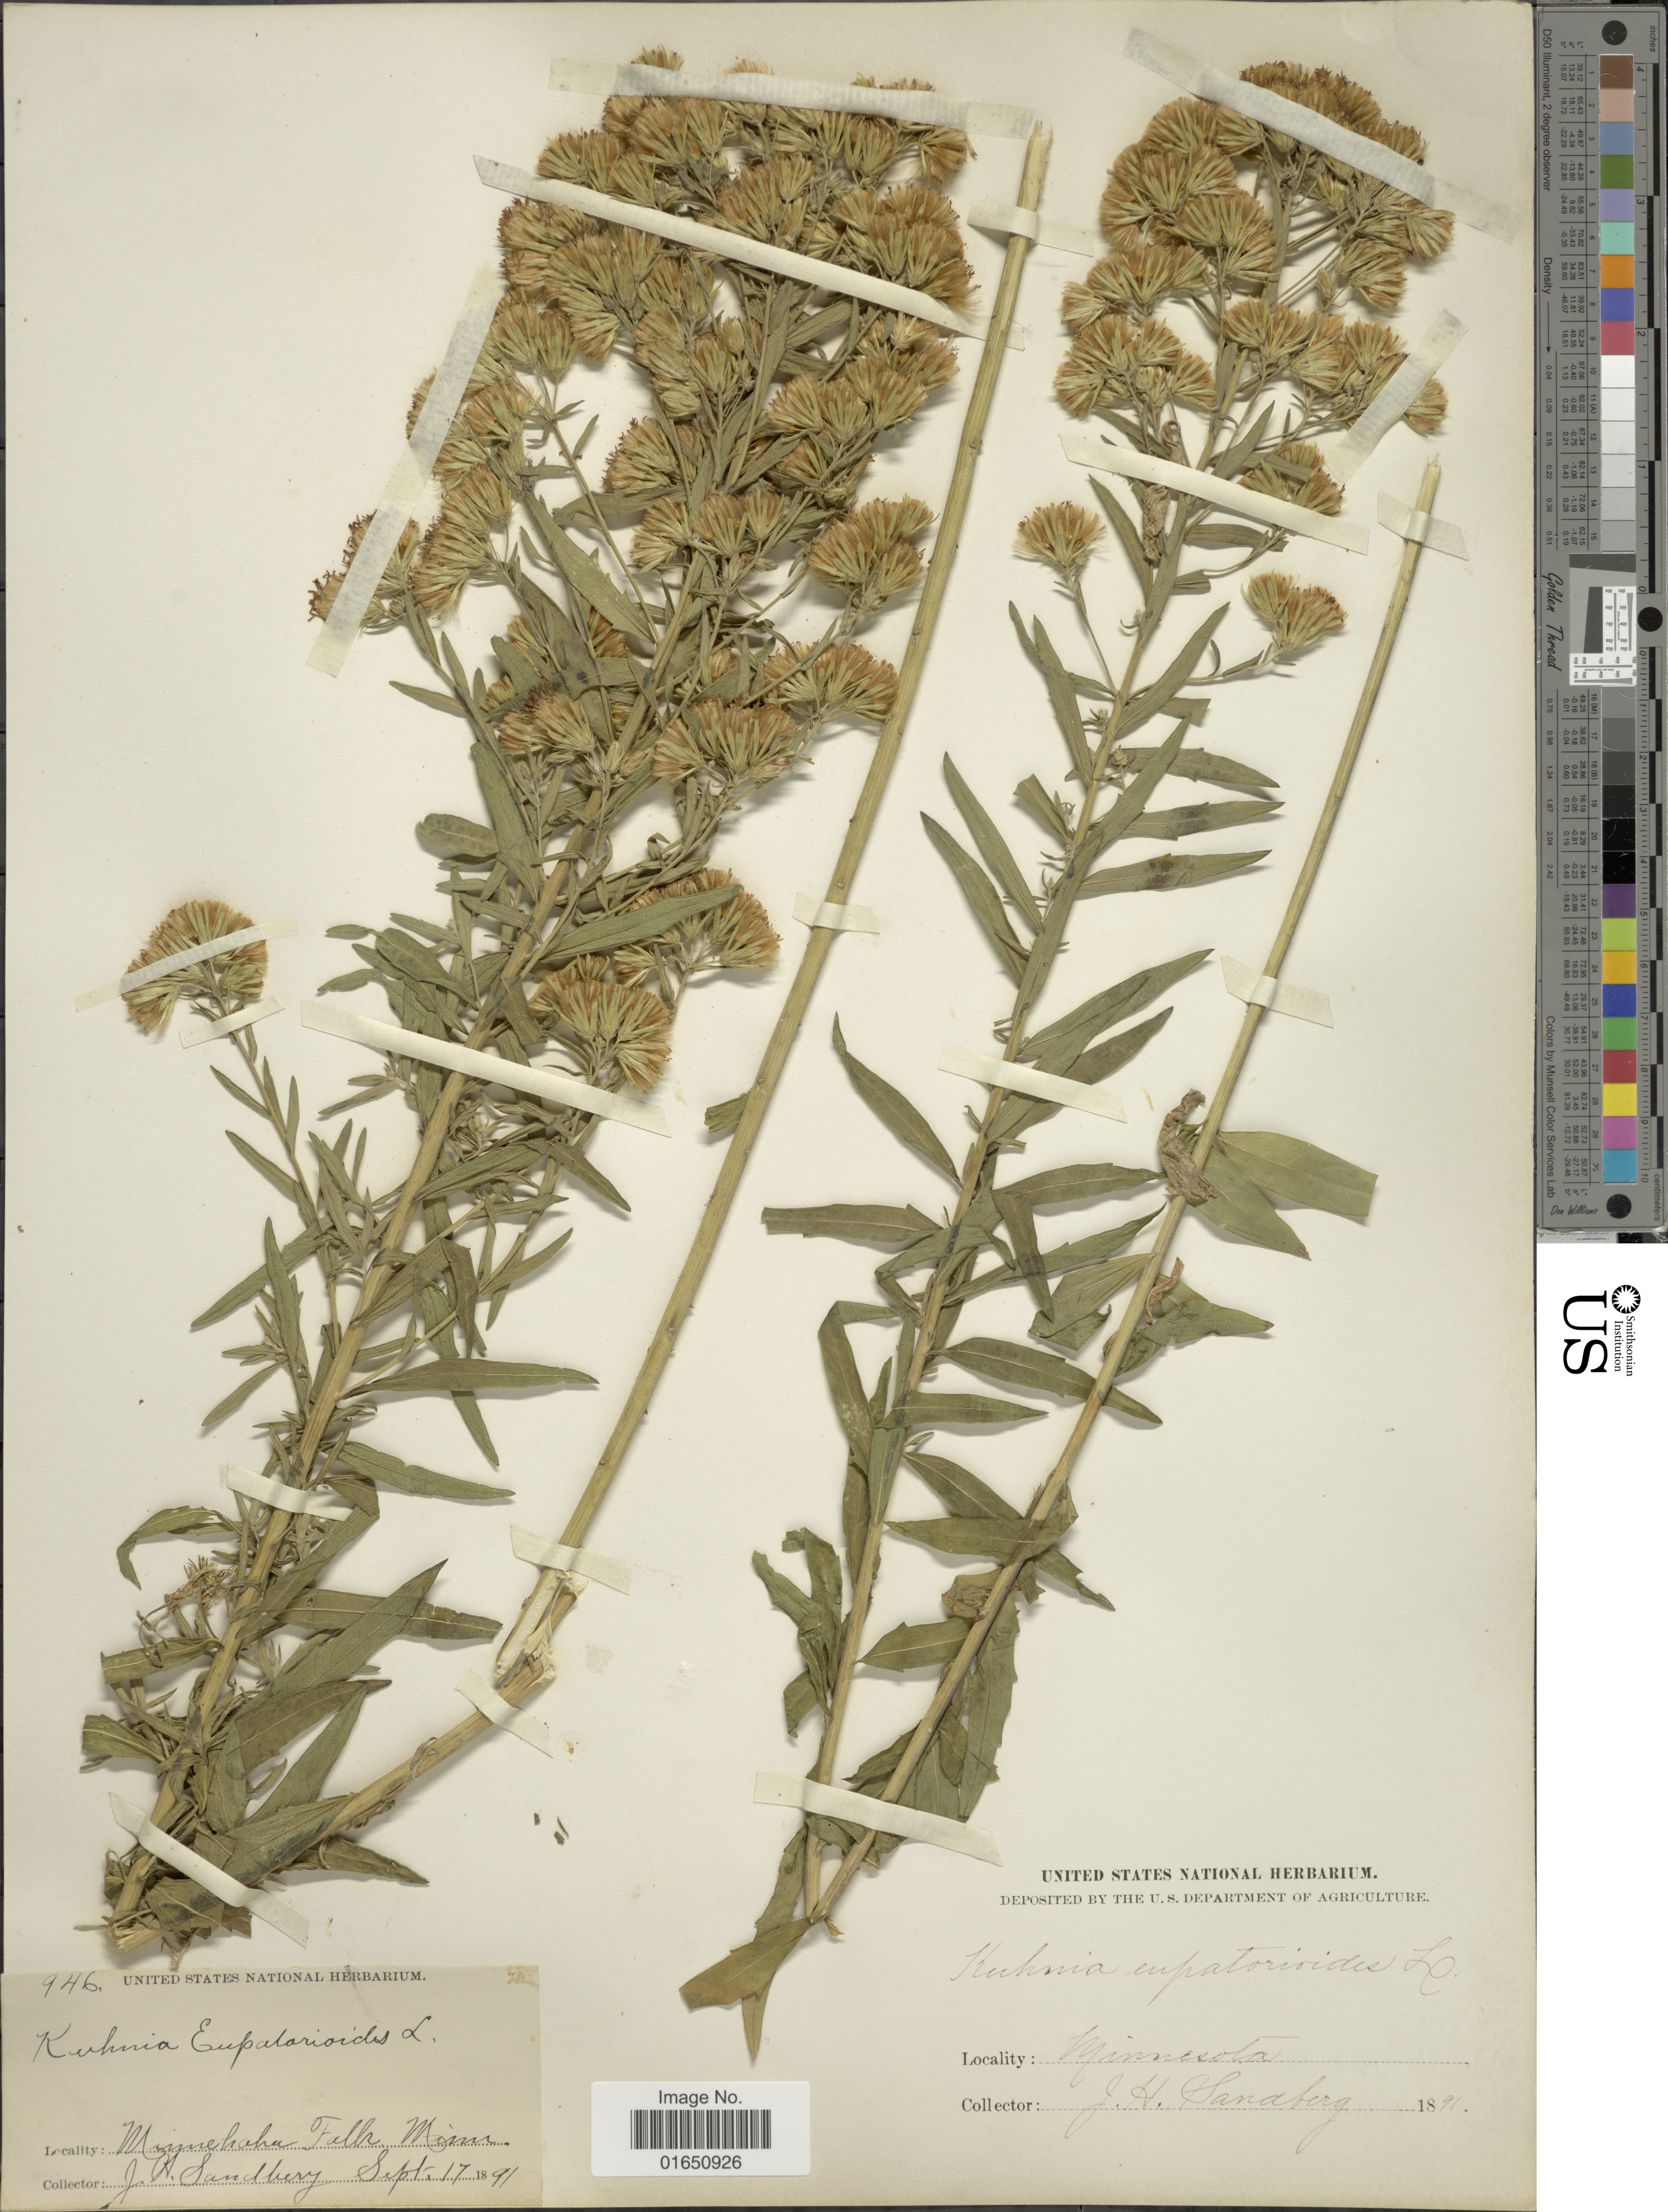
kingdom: Plantae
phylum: Tracheophyta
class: Magnoliopsida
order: Asterales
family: Asteraceae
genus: Brickellia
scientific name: Brickellia eupatorioides var. corymbulosa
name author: (Torr. & A. Gray) Shinners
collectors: J. H. Sandberg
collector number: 946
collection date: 1891-09-17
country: United States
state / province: Minnesota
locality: Minnehaha Falls